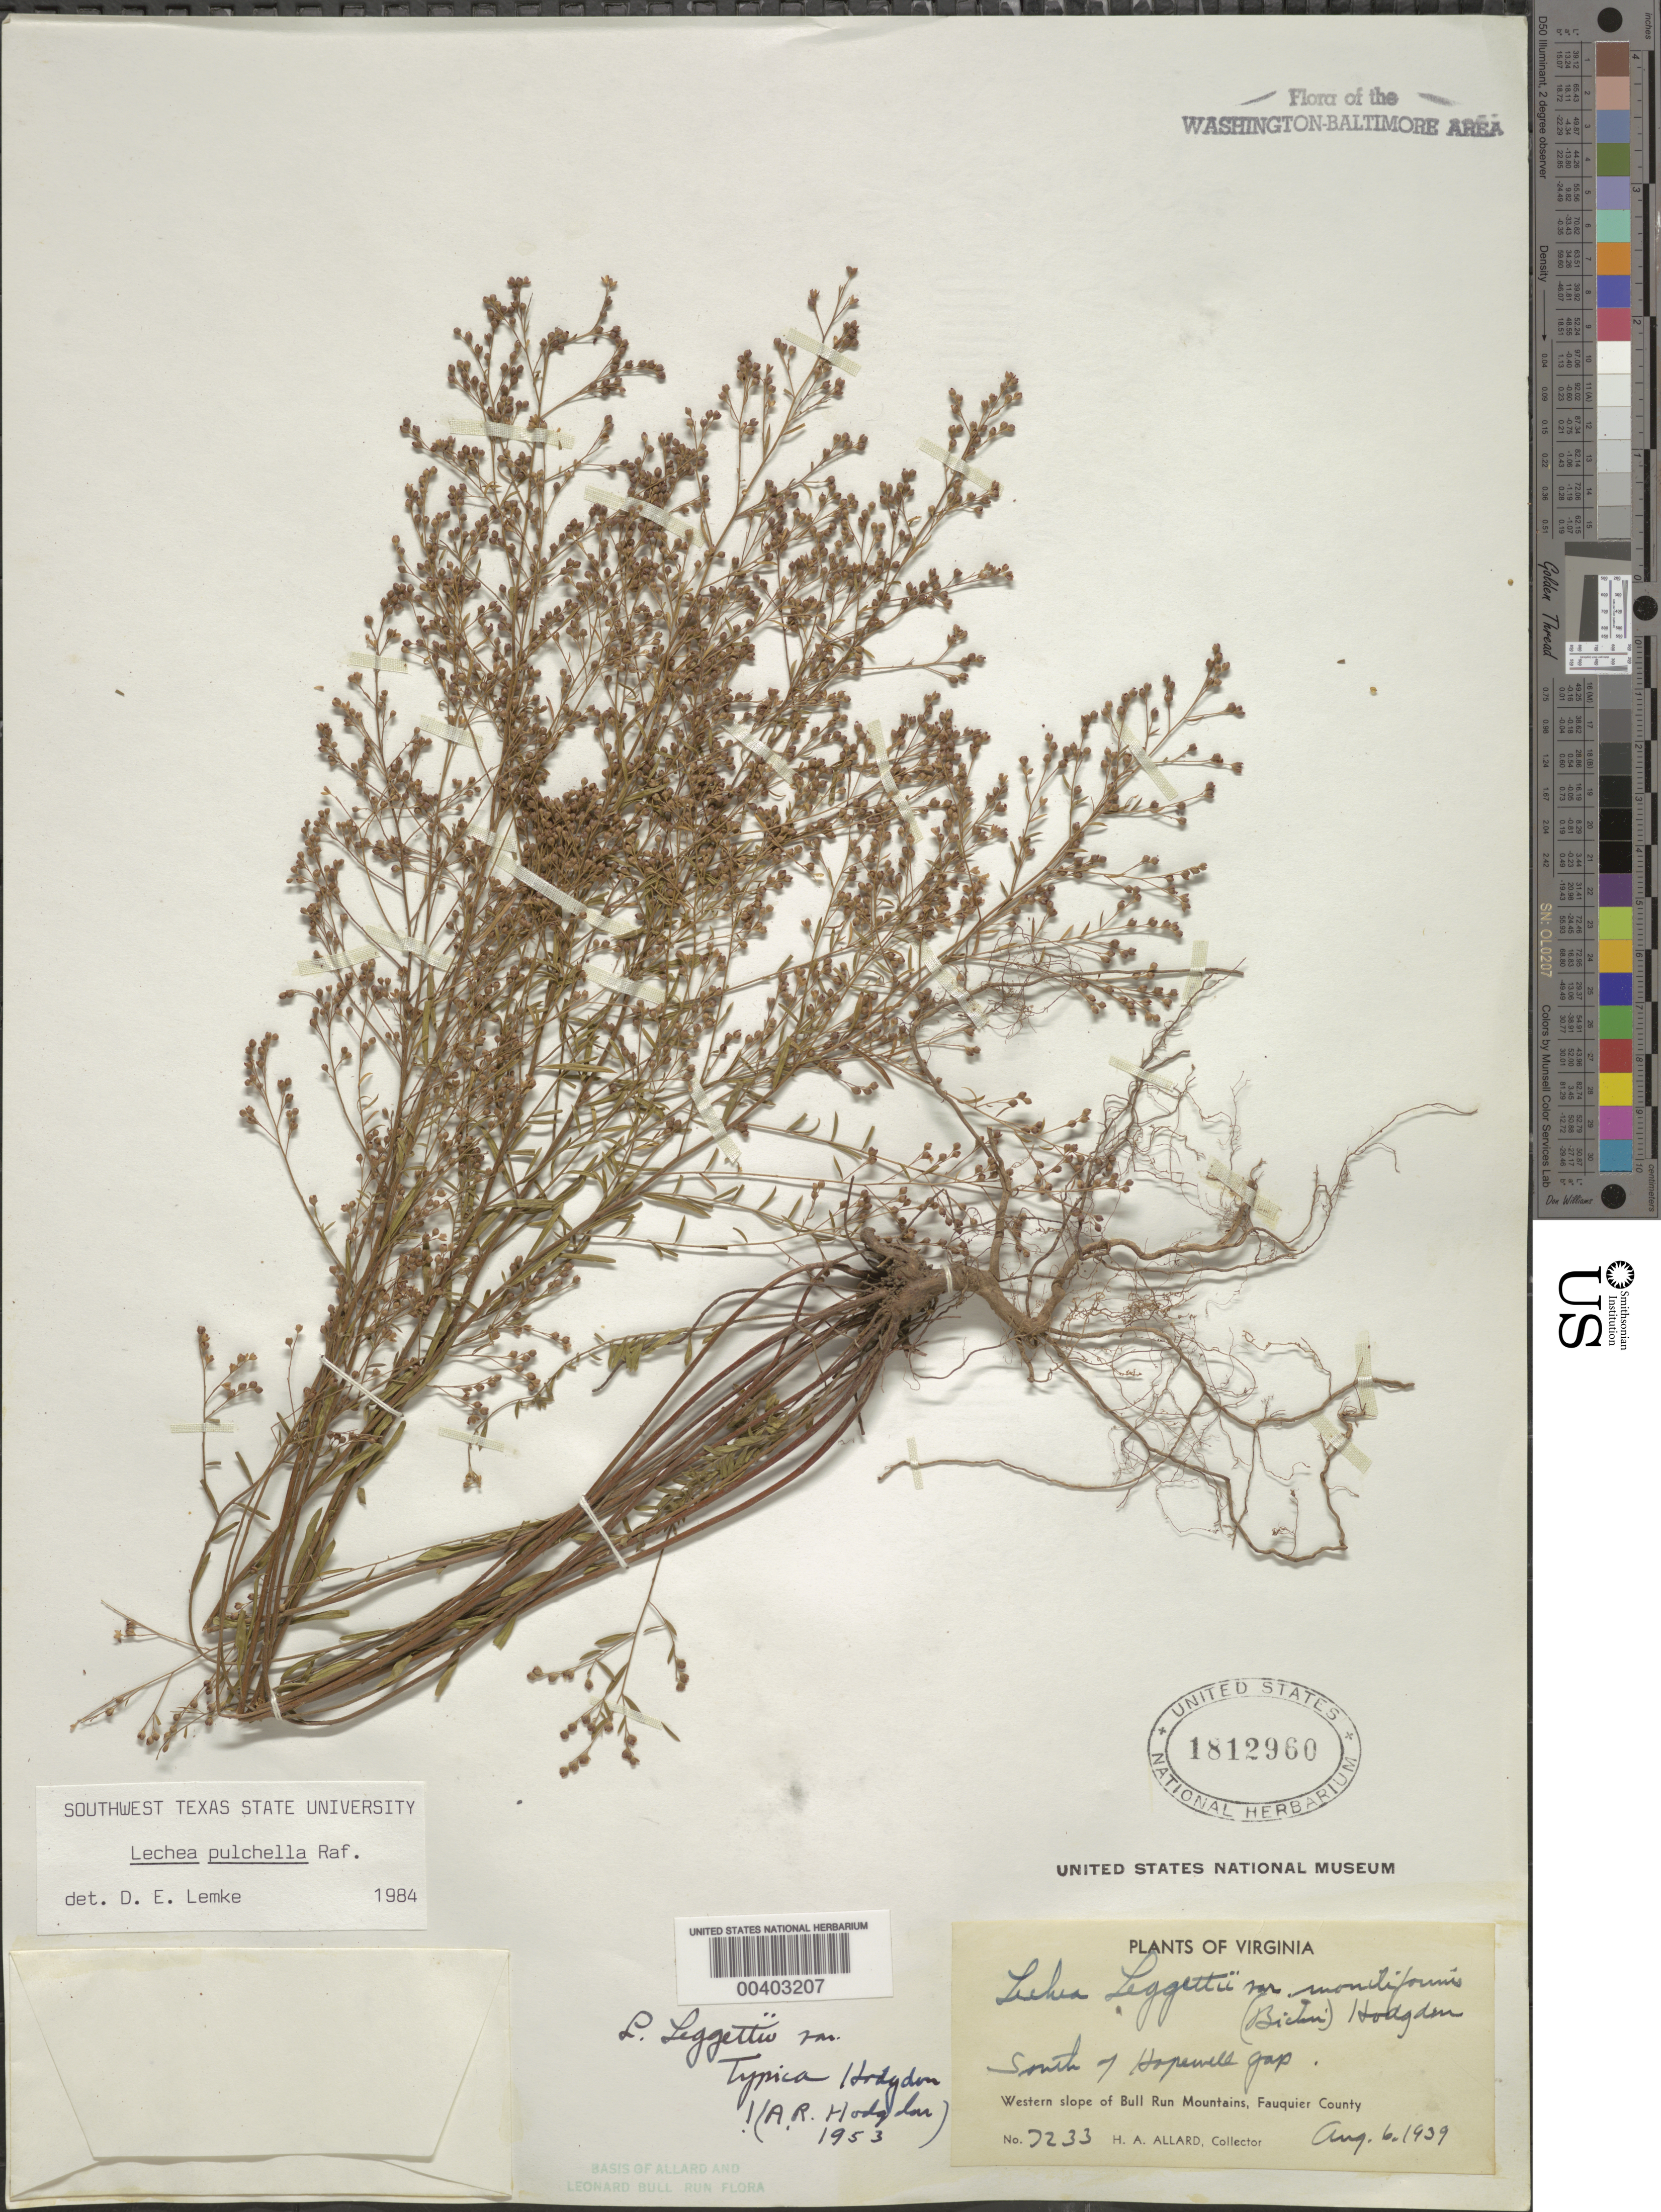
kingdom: Plantae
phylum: Tracheophyta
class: Magnoliopsida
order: Malvales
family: Cistaceae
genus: Lechea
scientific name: Lechea pulchella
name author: Raf.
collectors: H. A. Allard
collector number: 7233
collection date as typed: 06 Aug 1939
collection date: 1939-08-06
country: United States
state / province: Virginia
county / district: Fauquier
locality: South of Hopewell Gap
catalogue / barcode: US 1812960